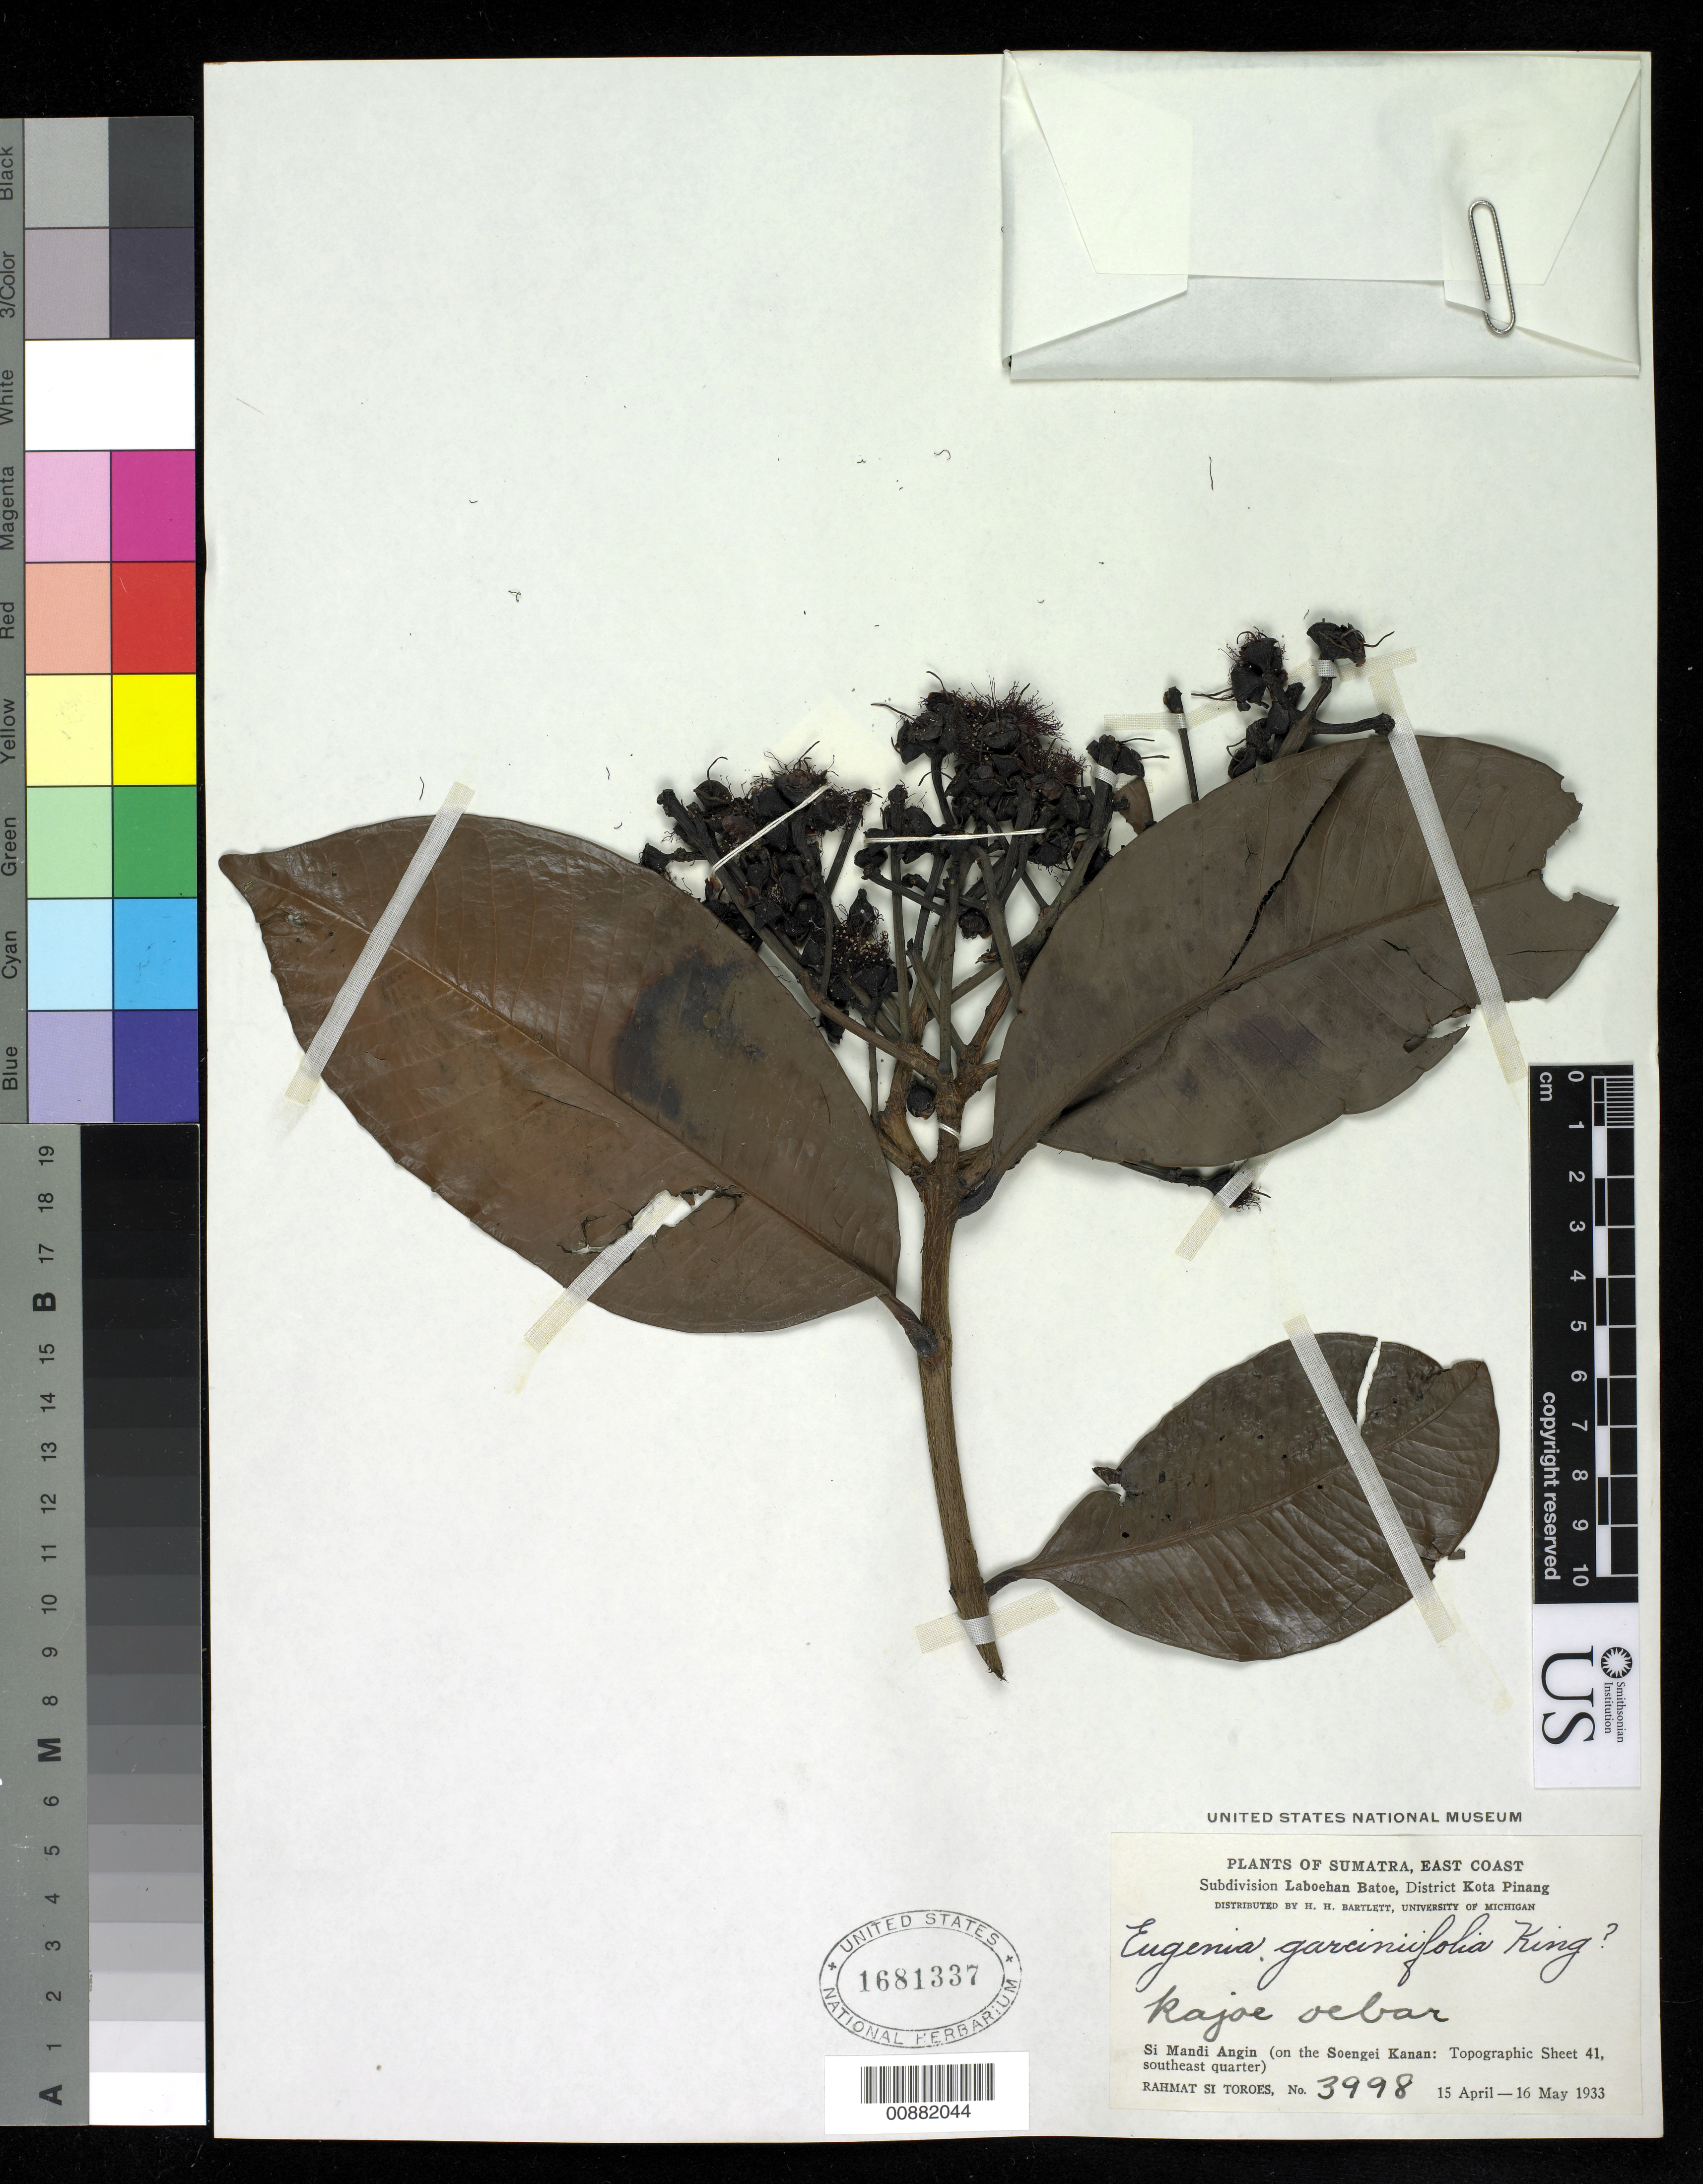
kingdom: Plantae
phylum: Tracheophyta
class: Magnoliopsida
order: Myrtales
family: Myrtaceae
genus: Syzygium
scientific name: Syzygium garciniifolium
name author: (King) Merr. & L.M. Perry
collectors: Rahmat Si Boeea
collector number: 3998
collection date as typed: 16 Mar 1933 to 15 Apr 1933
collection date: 1933-03-16/1933-04-15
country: Indonesia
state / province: Sumatra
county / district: Sumatra Utara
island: Sumatra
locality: East coast, district Kota Pinang, Laboehan Batoe, topographic sheet 41, southeast quarter.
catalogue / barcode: US 1681337